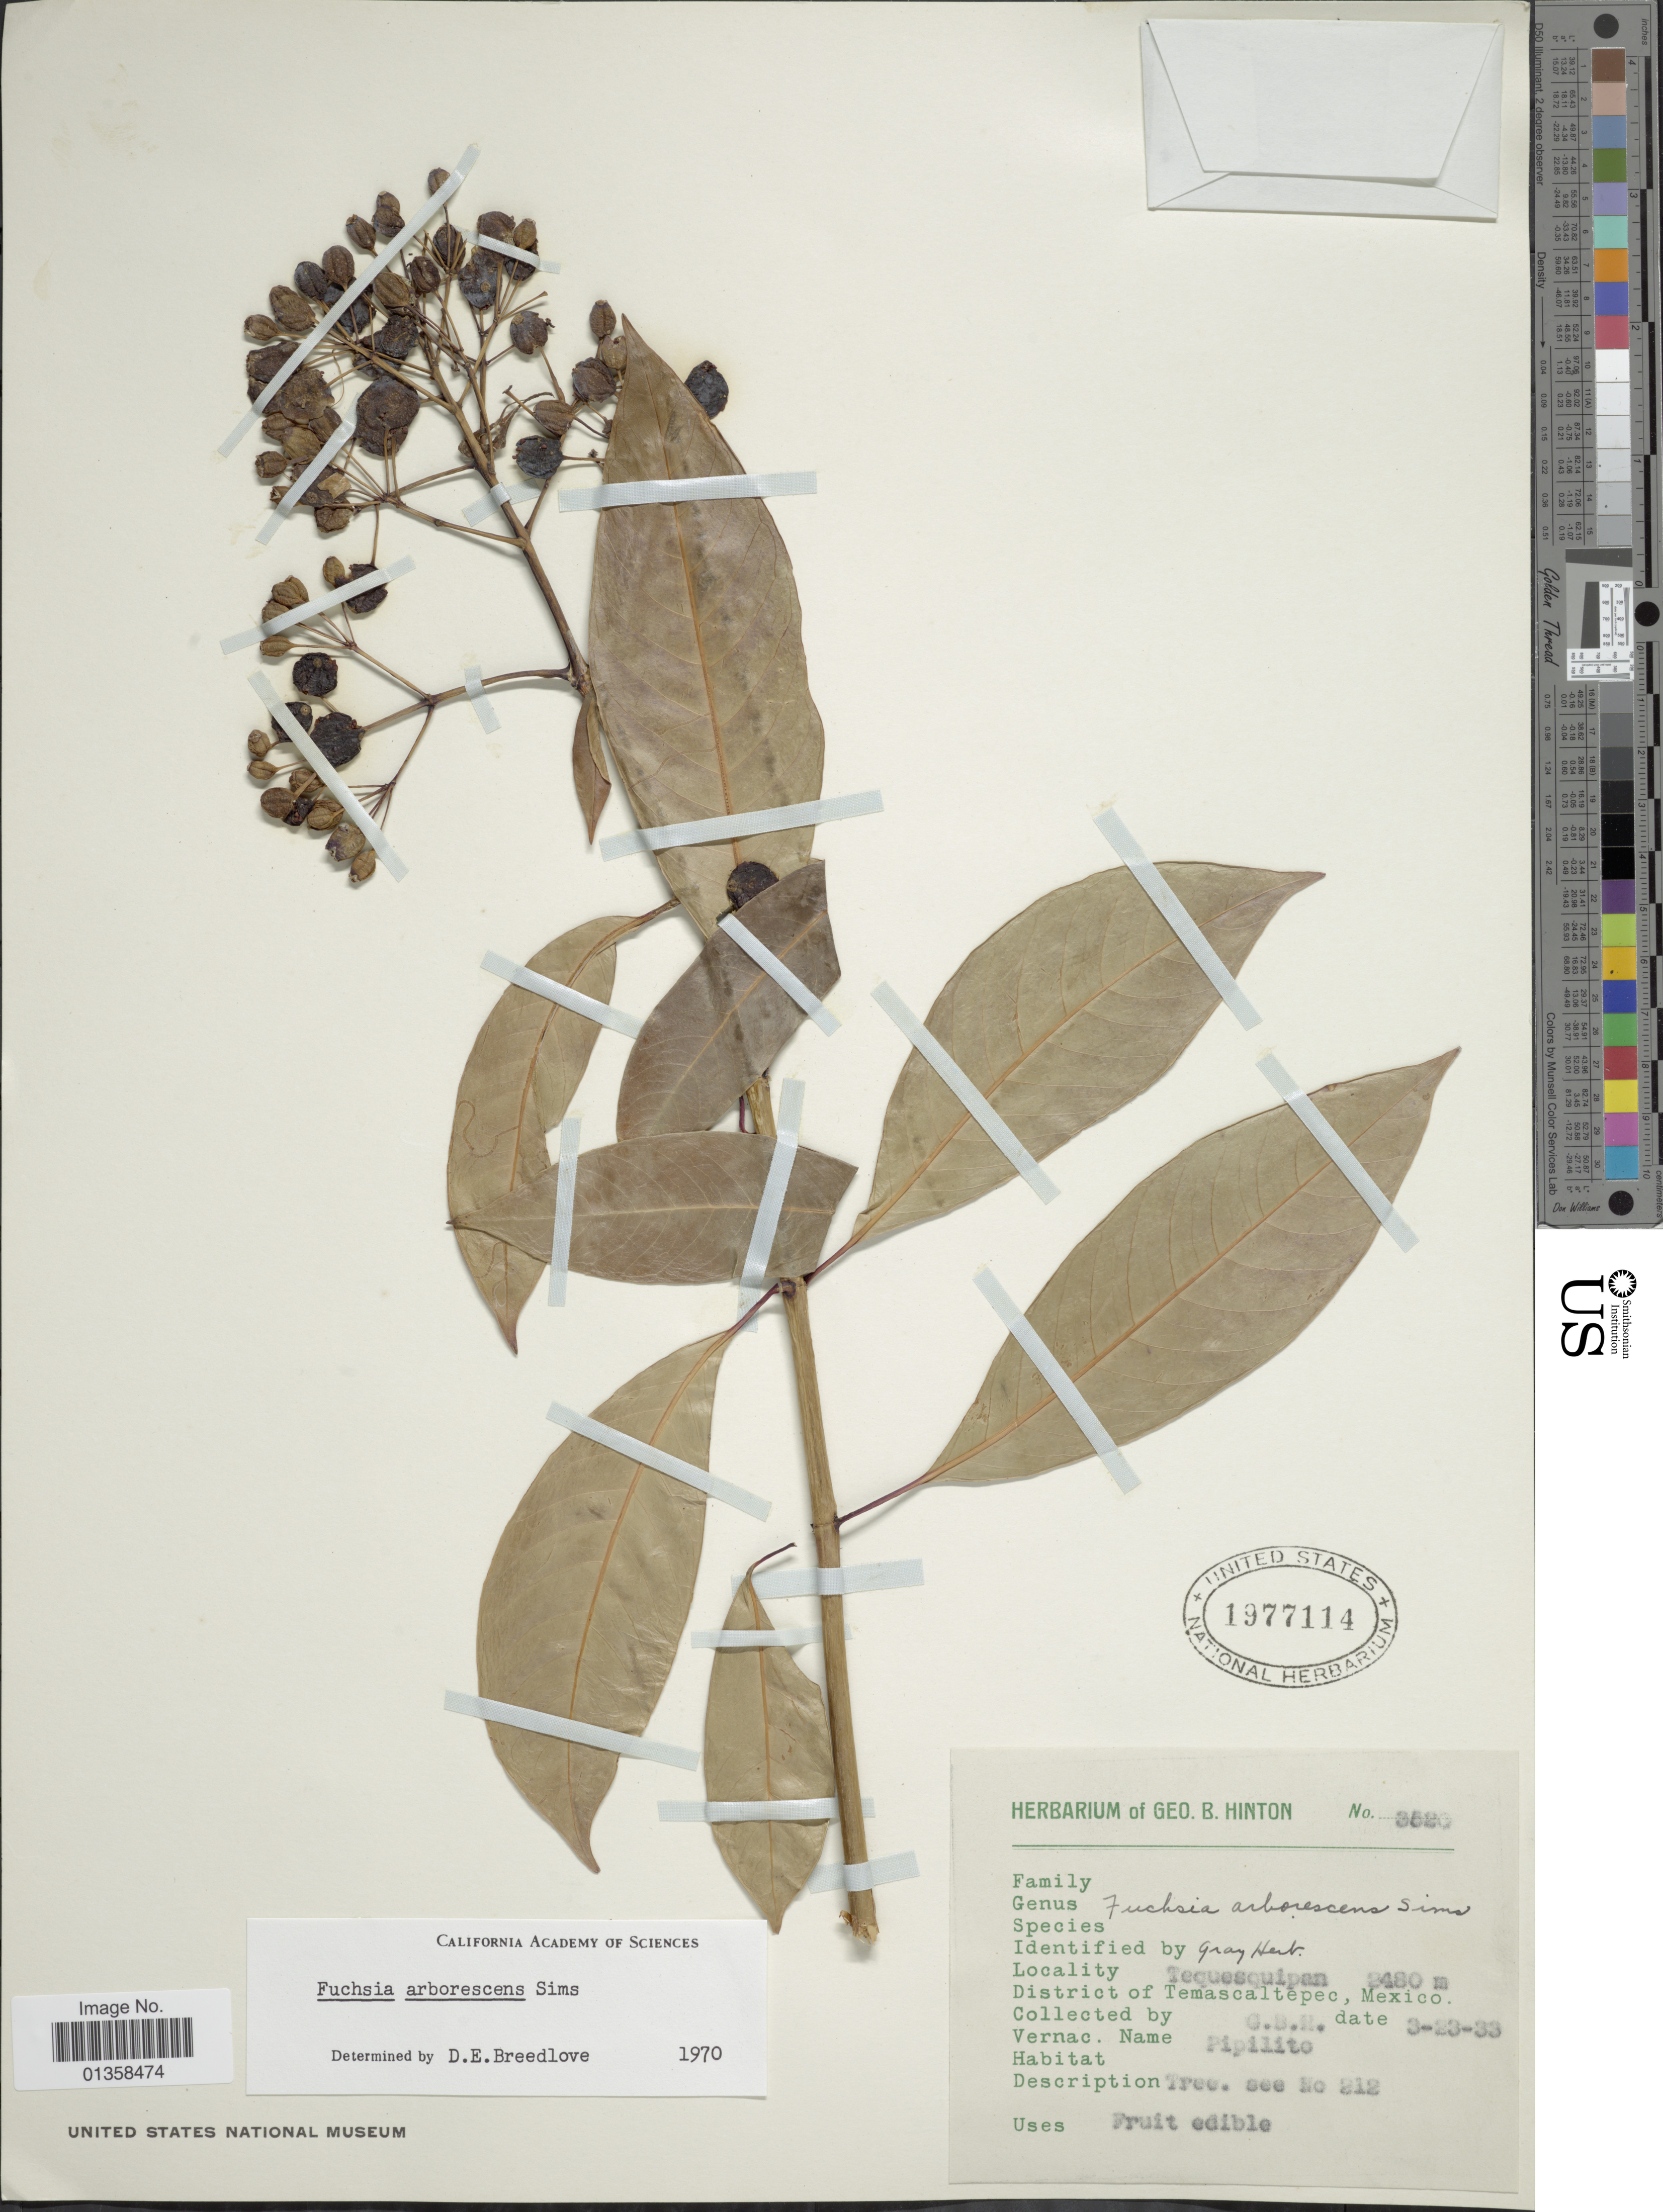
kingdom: Plantae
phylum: Tracheophyta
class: Magnoliopsida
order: Myrtales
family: Onagraceae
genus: Fuchsia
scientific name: Fuchsia arborescens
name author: Sims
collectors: G. B. Hinton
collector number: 3520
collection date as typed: Transcribed d/m/y: 23/3/33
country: Mexico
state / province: México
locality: Tequesquipan, District of Temascaltepec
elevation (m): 2480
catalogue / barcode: US 1977114